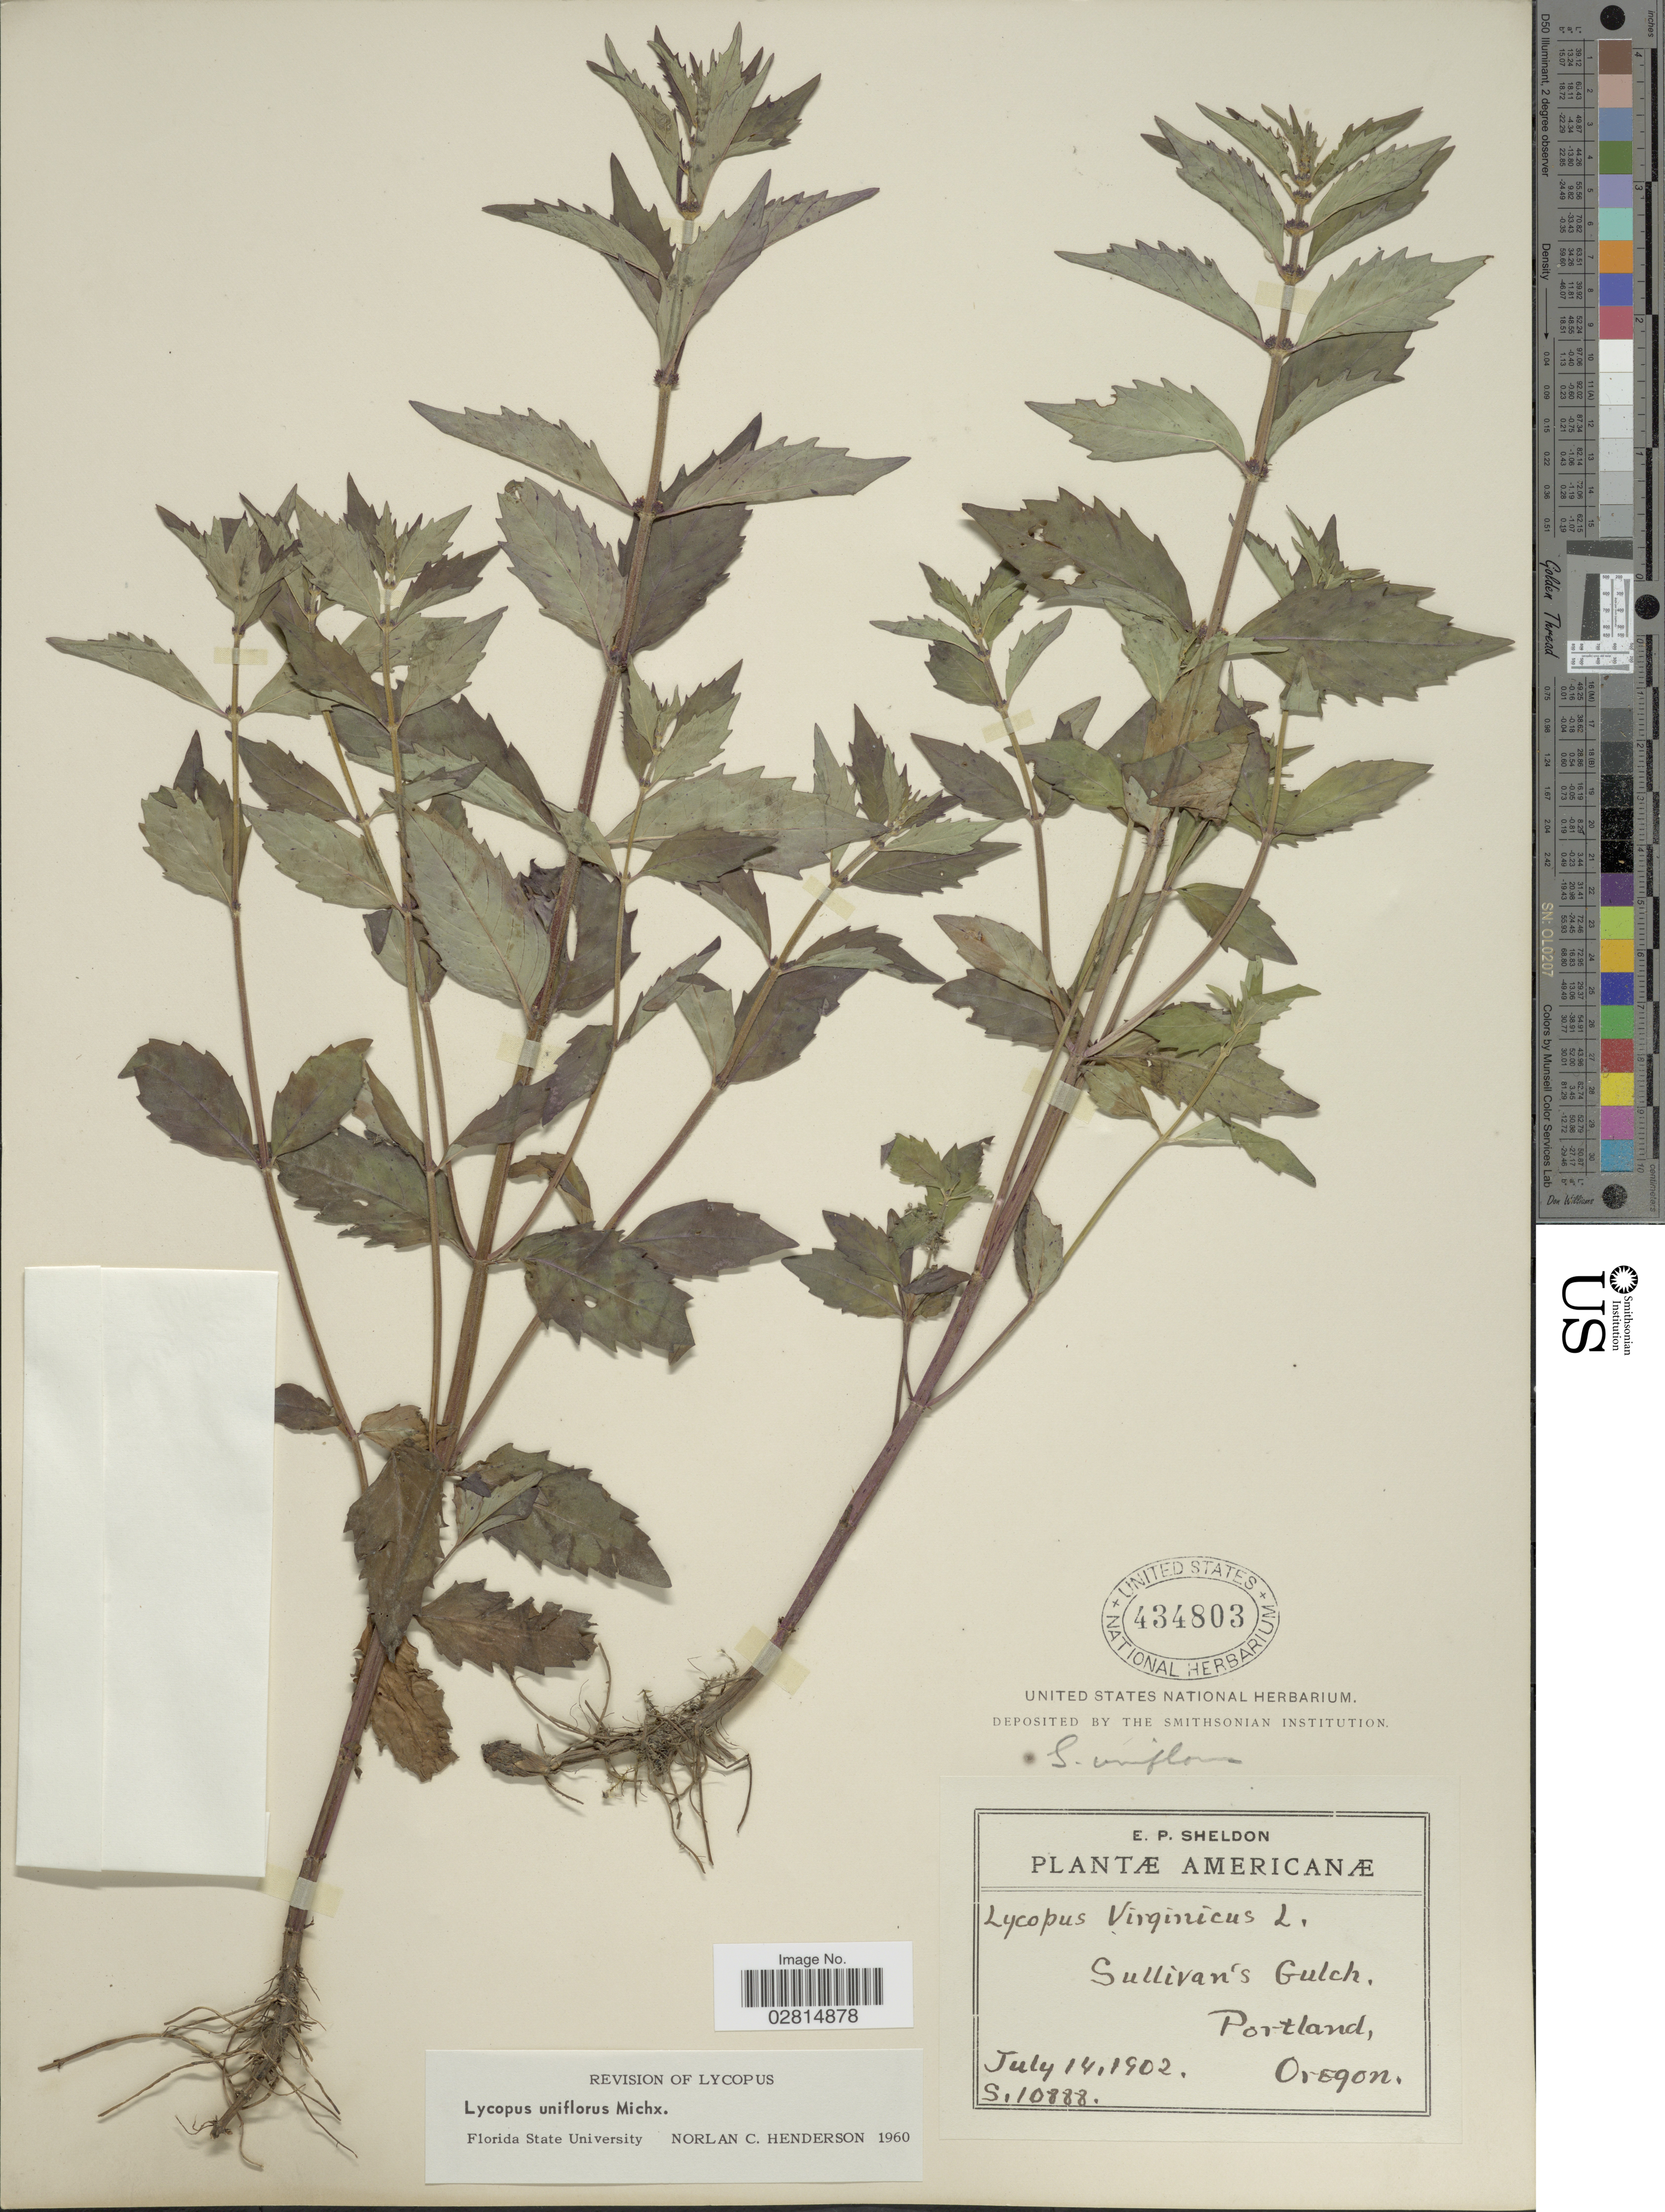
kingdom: Plantae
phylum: Tracheophyta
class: Magnoliopsida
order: Lamiales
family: Lamiaceae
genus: Lycopus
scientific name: Lycopus uniflorus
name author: Michx.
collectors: E. P. Sheldon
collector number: S10888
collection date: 1902-07-14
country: United States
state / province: Oregon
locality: Sullivan's Gulch, Portland.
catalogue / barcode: US 434803